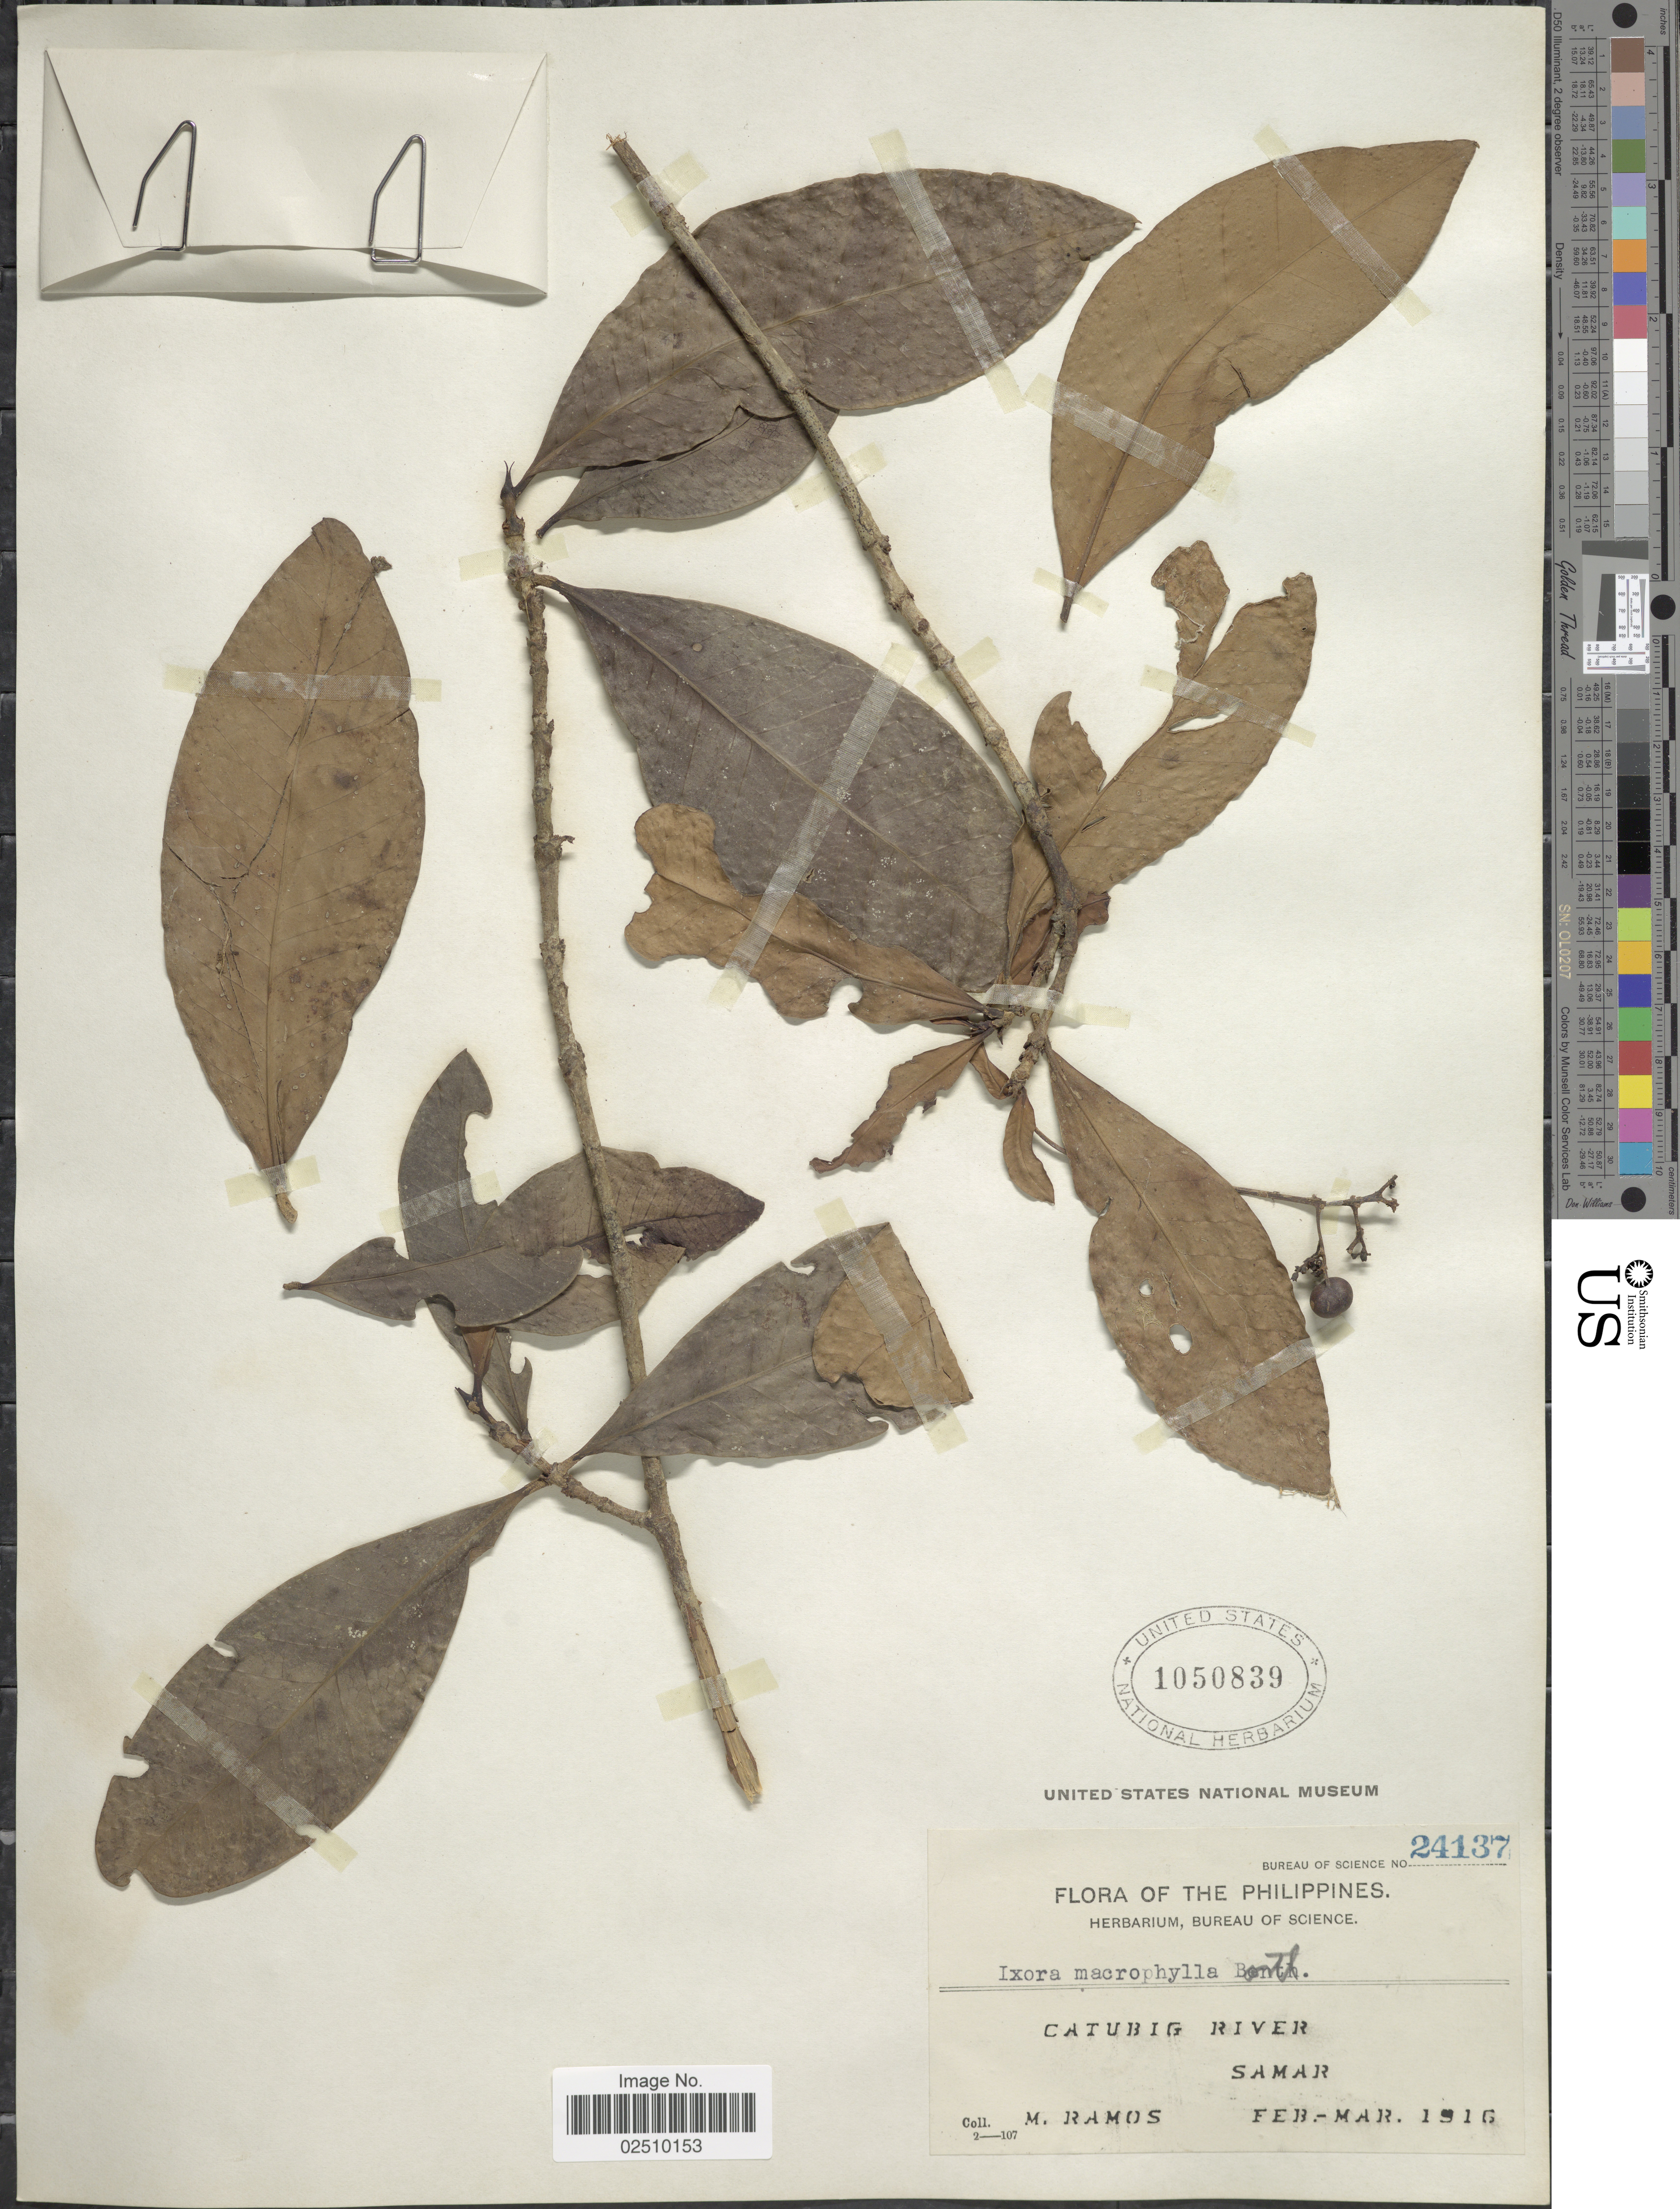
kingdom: Plantae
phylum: Tracheophyta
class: Magnoliopsida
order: Gentianales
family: Rubiaceae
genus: Ixora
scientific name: Ixora macrophylla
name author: Bartl. ex DC.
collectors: M. Ramos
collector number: Bureau of Science 24137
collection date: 1916-02/1916-03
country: Philippines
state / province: Eastern Visayas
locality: Catubig River, Samar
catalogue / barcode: US 1050839